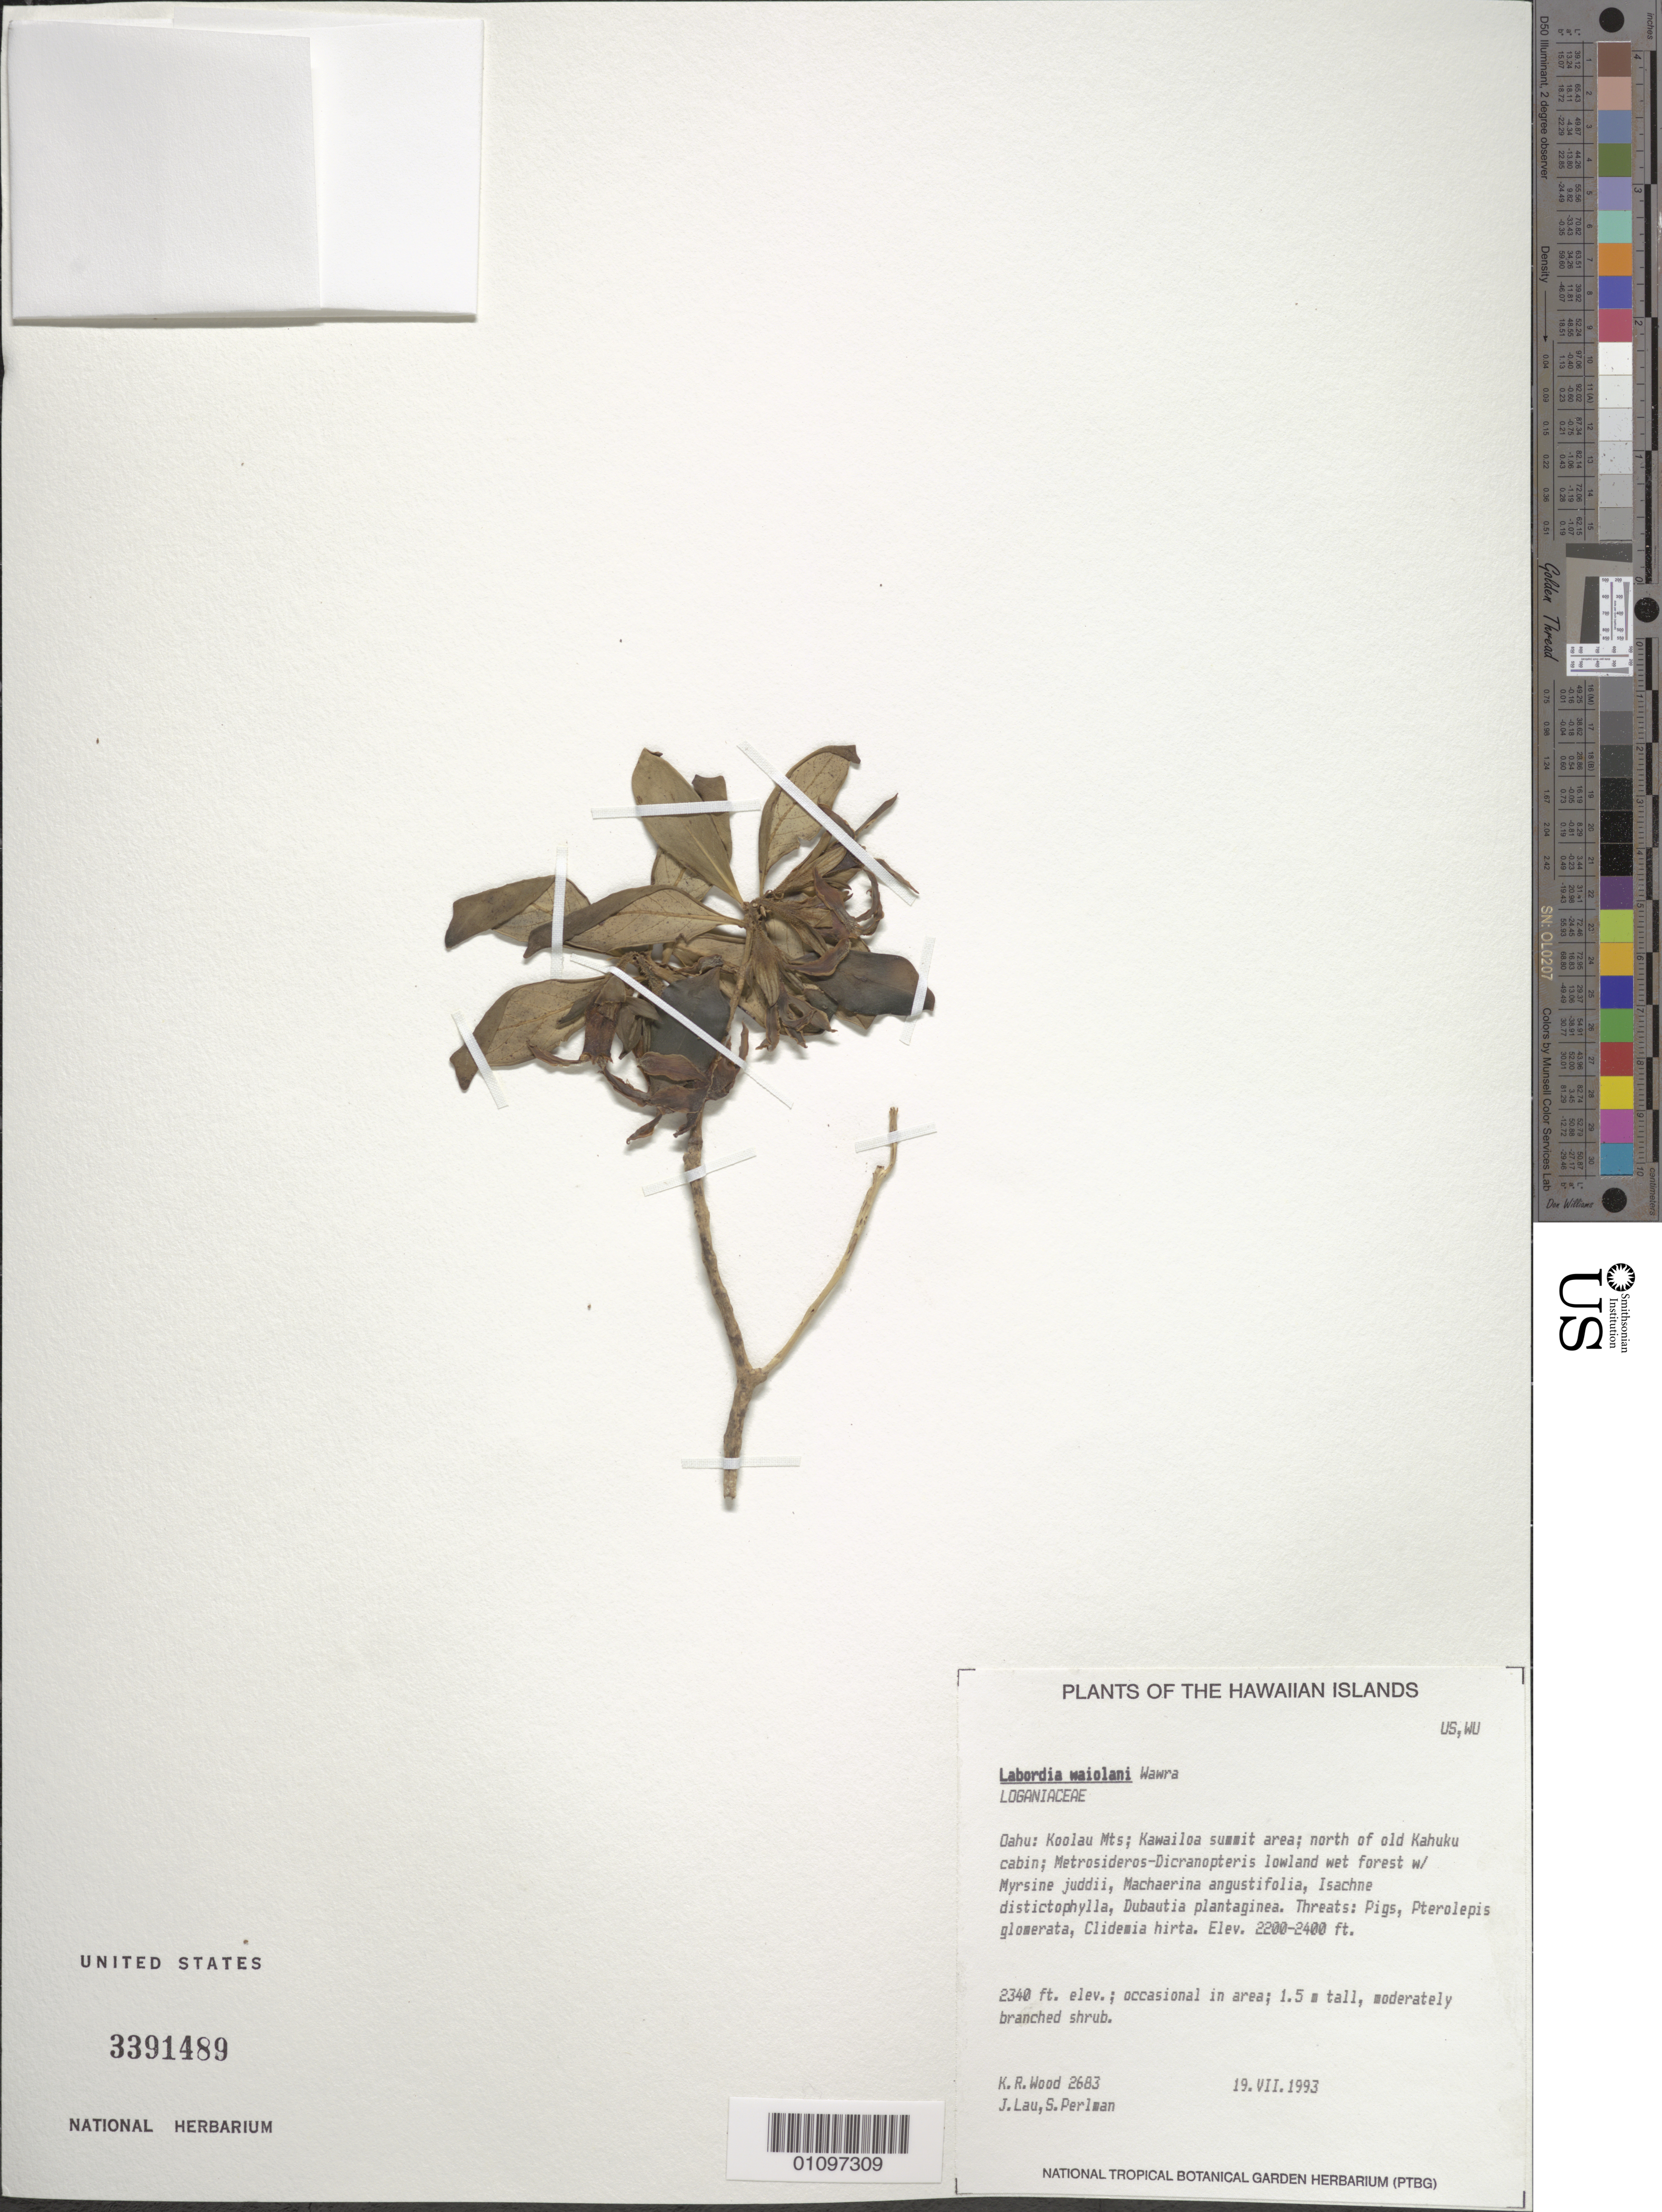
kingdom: Plantae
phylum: Tracheophyta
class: Magnoliopsida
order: Gentianales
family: Loganiaceae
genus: Geniostoma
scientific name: Geniostoma waiolani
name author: (Wawra) Byng & Christenh.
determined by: Wagner, W. L., (BOT), Smithsonian Institution - National Museum of Natural History (UNITED STATES)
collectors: K. R. Wood, J. Lau & S. P. Perlman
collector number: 2683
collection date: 1993-07-19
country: United States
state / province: Hawaii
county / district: Honolulu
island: Oahu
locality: Koolau Mts., Kawailoa Summit area, north of old Kahuku cabin.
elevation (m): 713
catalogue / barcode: US 3391489